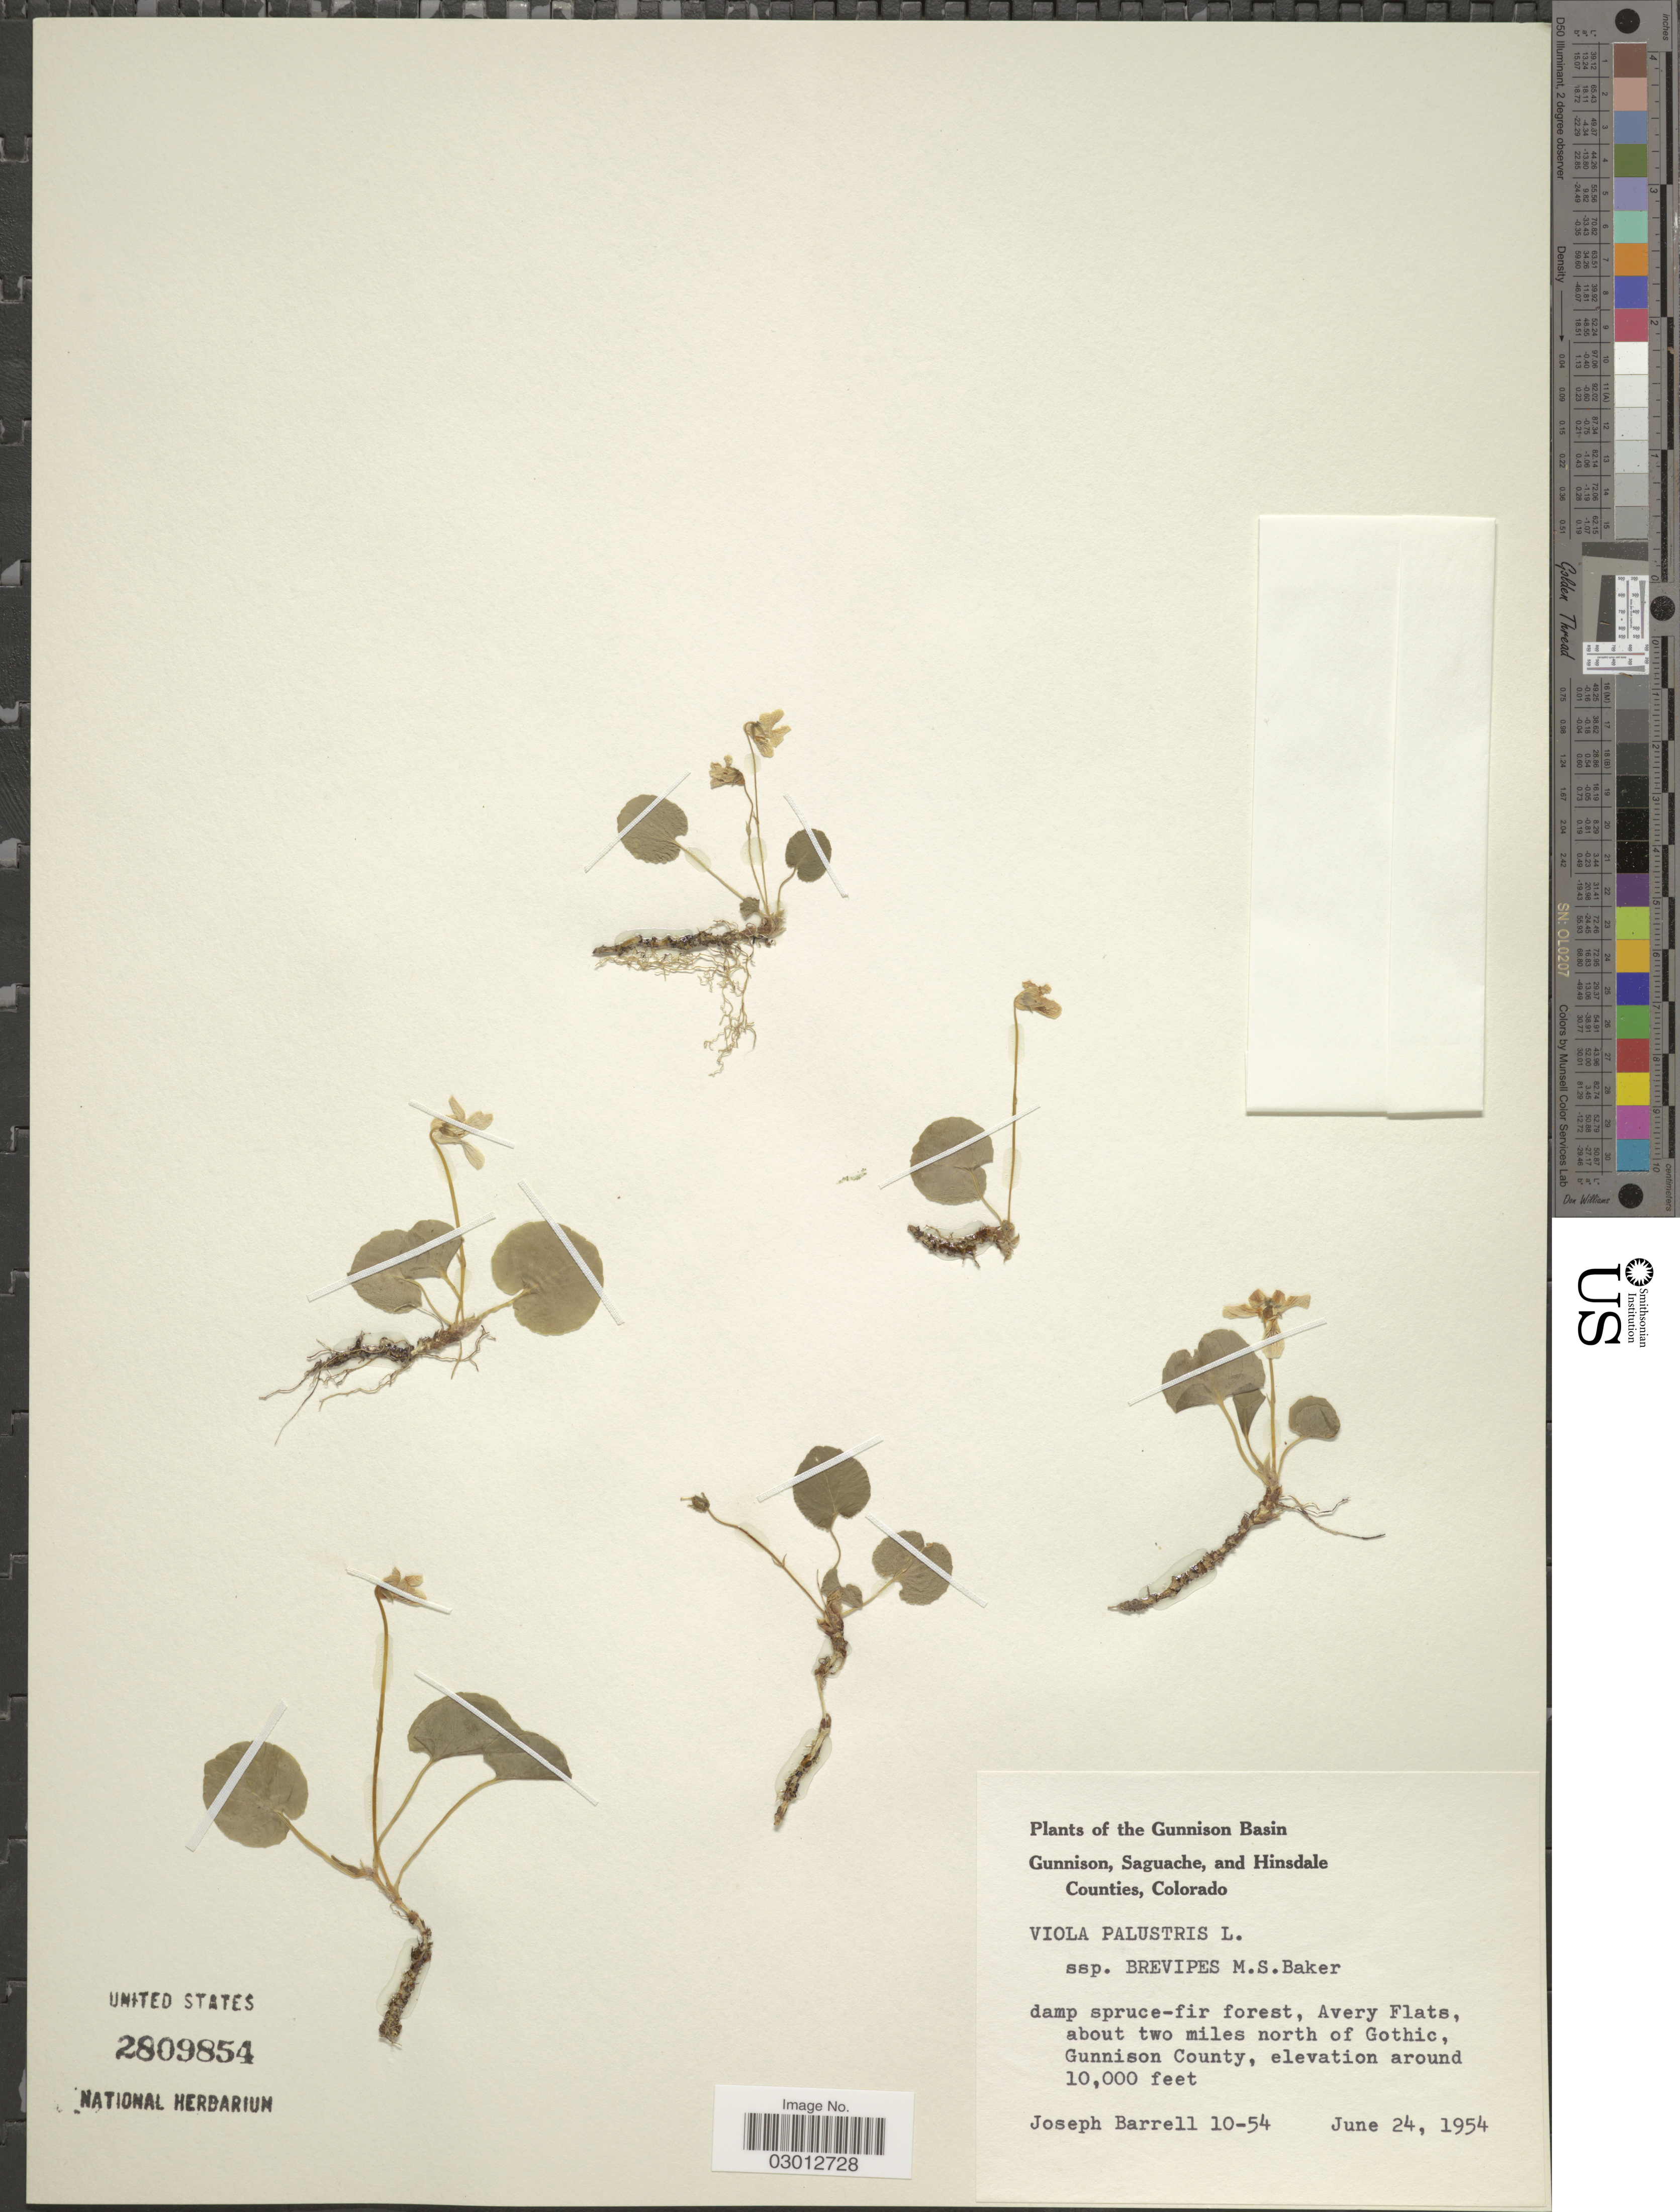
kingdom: Plantae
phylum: Tracheophyta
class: Magnoliopsida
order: Malpighiales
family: Violaceae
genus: Viola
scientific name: Viola palustris subsp. brevipes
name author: M.S. Baker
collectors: J. Barrell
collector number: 10-54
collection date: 1954-06-24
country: United States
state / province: Colorado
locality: The Gunnison Basin, Gunnison, Saguache, and Hinsdale Counties, Avery Flats, about two miles north of Gothic, Gunnison County.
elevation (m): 3048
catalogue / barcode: US 2809854